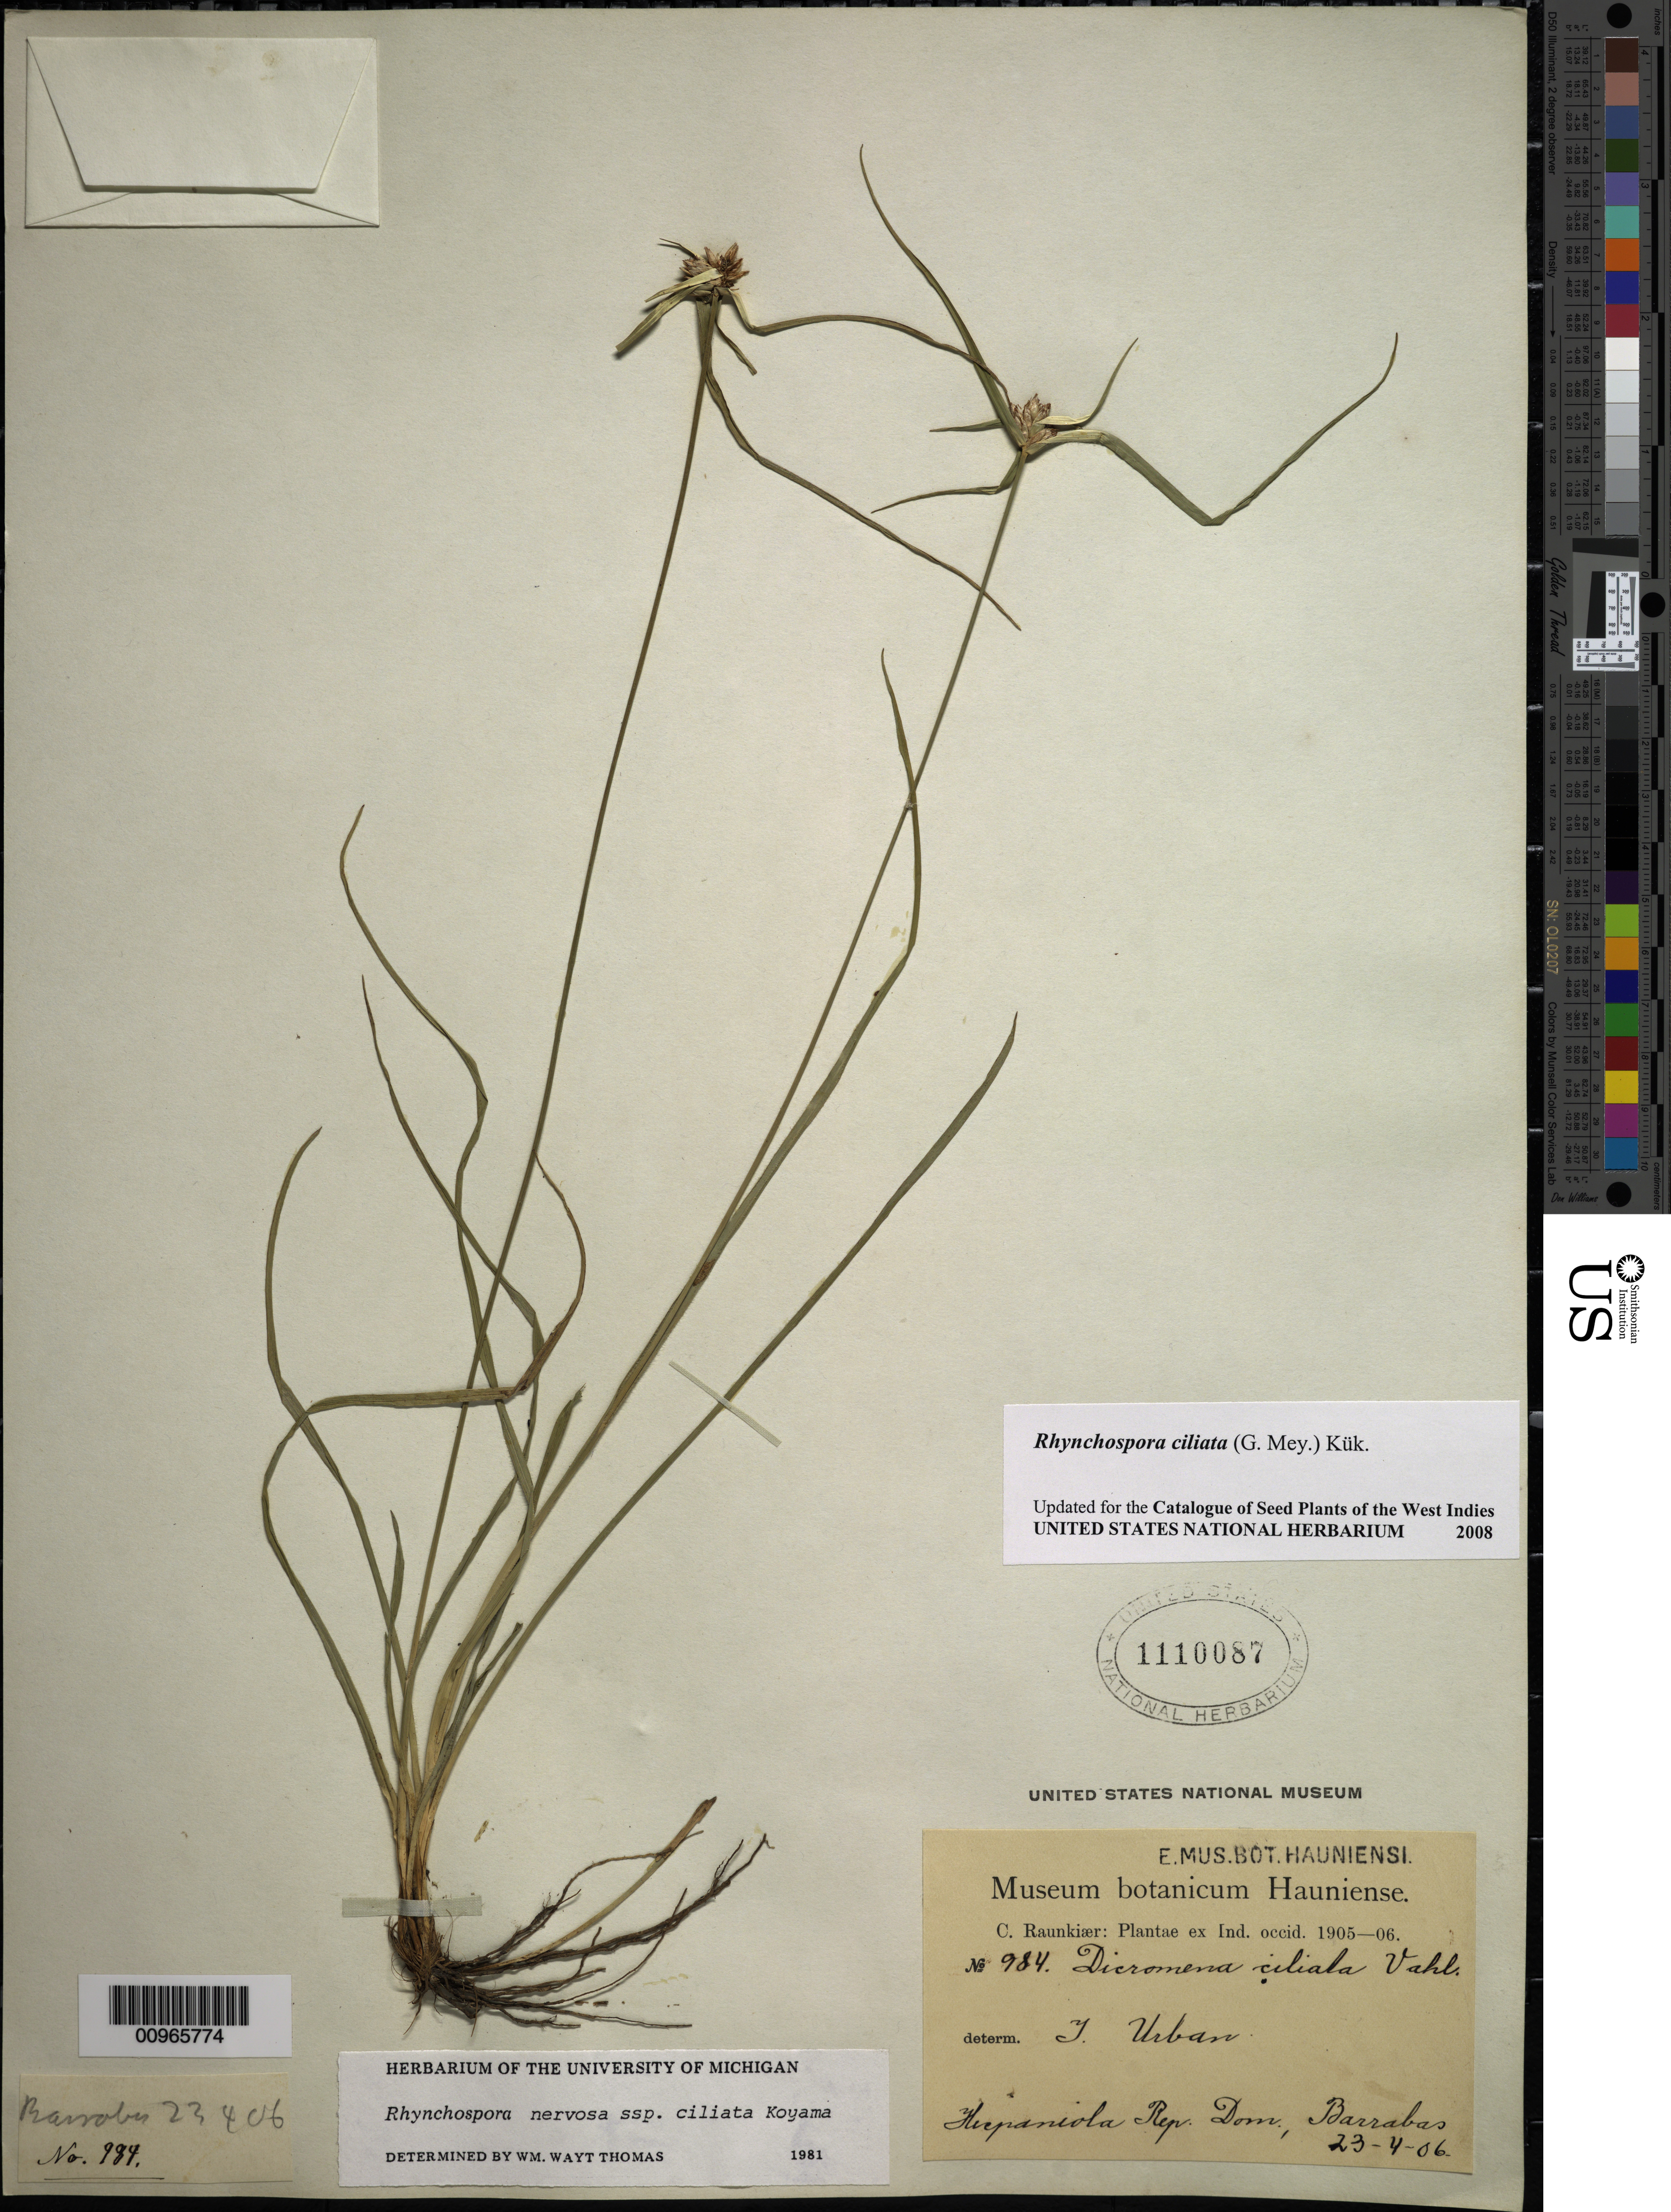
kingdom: Plantae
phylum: Tracheophyta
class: Liliopsida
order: Poales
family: Cyperaceae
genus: Rhynchospora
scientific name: Rhynchospora ciliata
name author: (G. Mey.) Kük.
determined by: Strong, M. T., (US), Smithsonian Institution - National Museum of Natural History (UNITED STATES)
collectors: C. C. Raunkiaer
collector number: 984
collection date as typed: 23 Apr 1906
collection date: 1906-04-23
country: Dominican Republic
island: Hispaniola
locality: Barrabas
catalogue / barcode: US 1110087